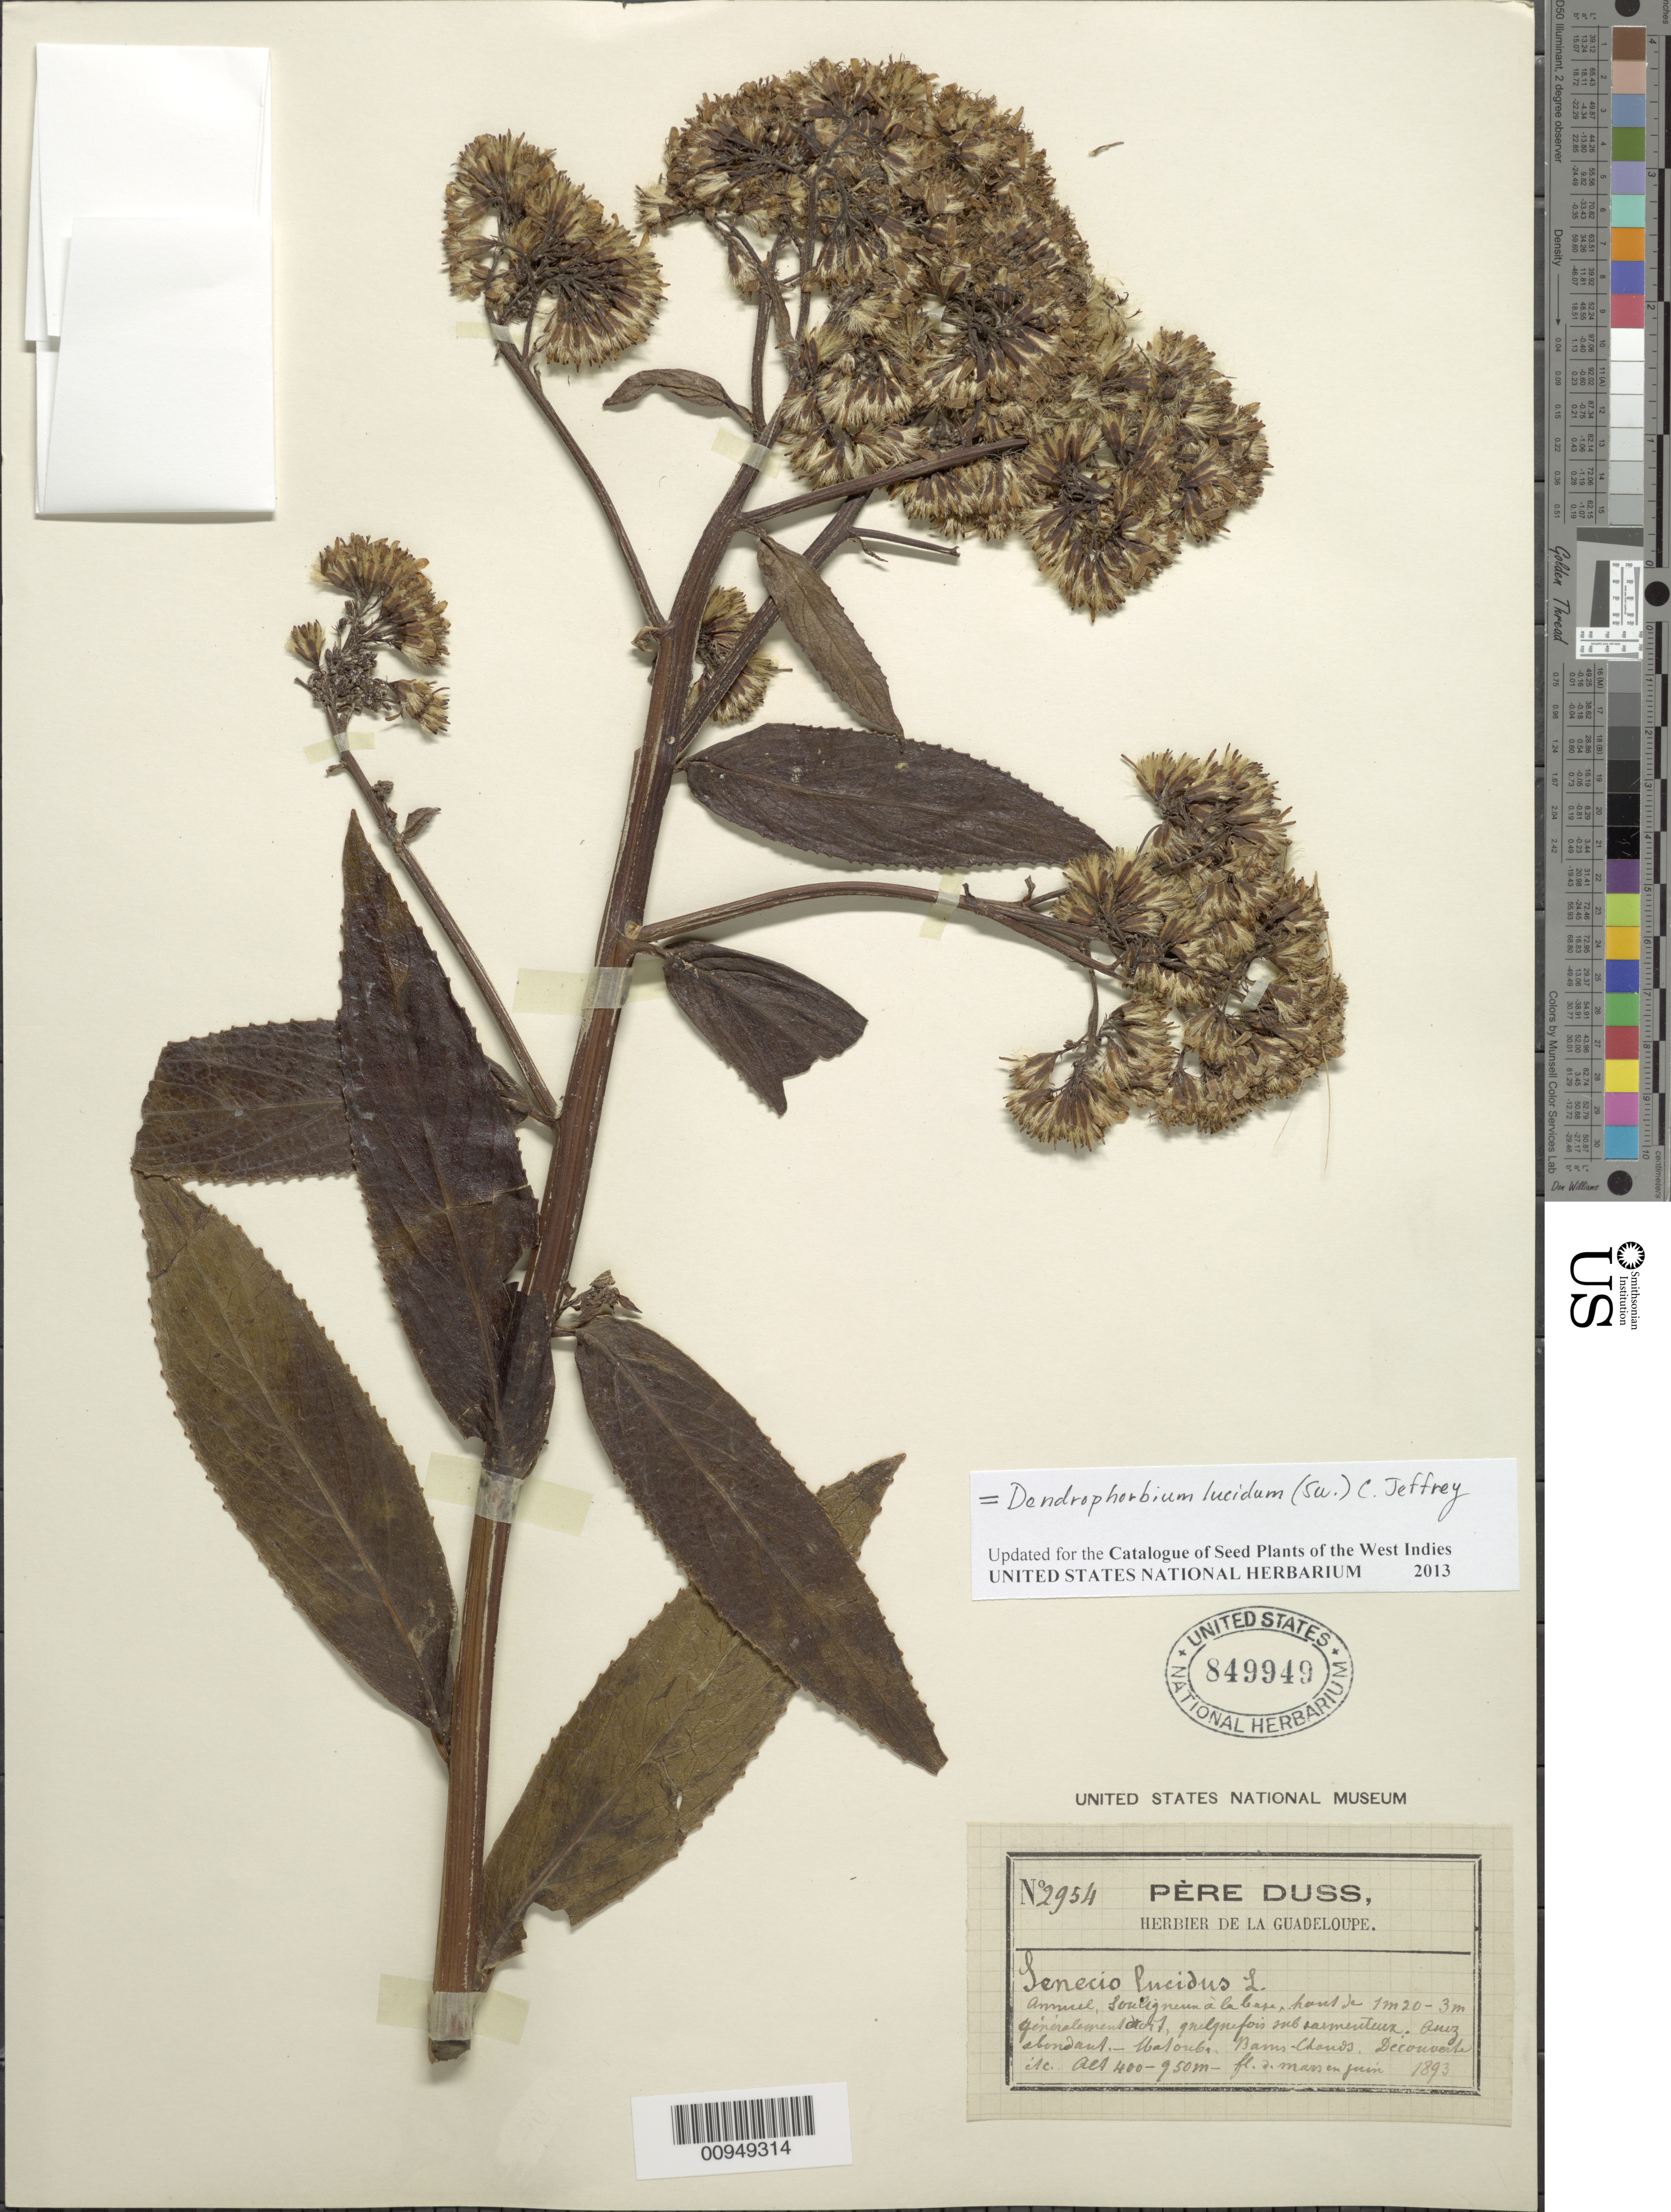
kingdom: Plantae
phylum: Tracheophyta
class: Magnoliopsida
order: Asterales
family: Asteraceae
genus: Dendrophorbium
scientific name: Dendrophorbium lucidum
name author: (Sw.) C. Jeffrey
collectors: Père Duss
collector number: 2954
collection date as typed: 1893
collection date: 1893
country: Guadeloupe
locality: "Haloub, Basse Chanos"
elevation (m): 400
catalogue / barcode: US 849949